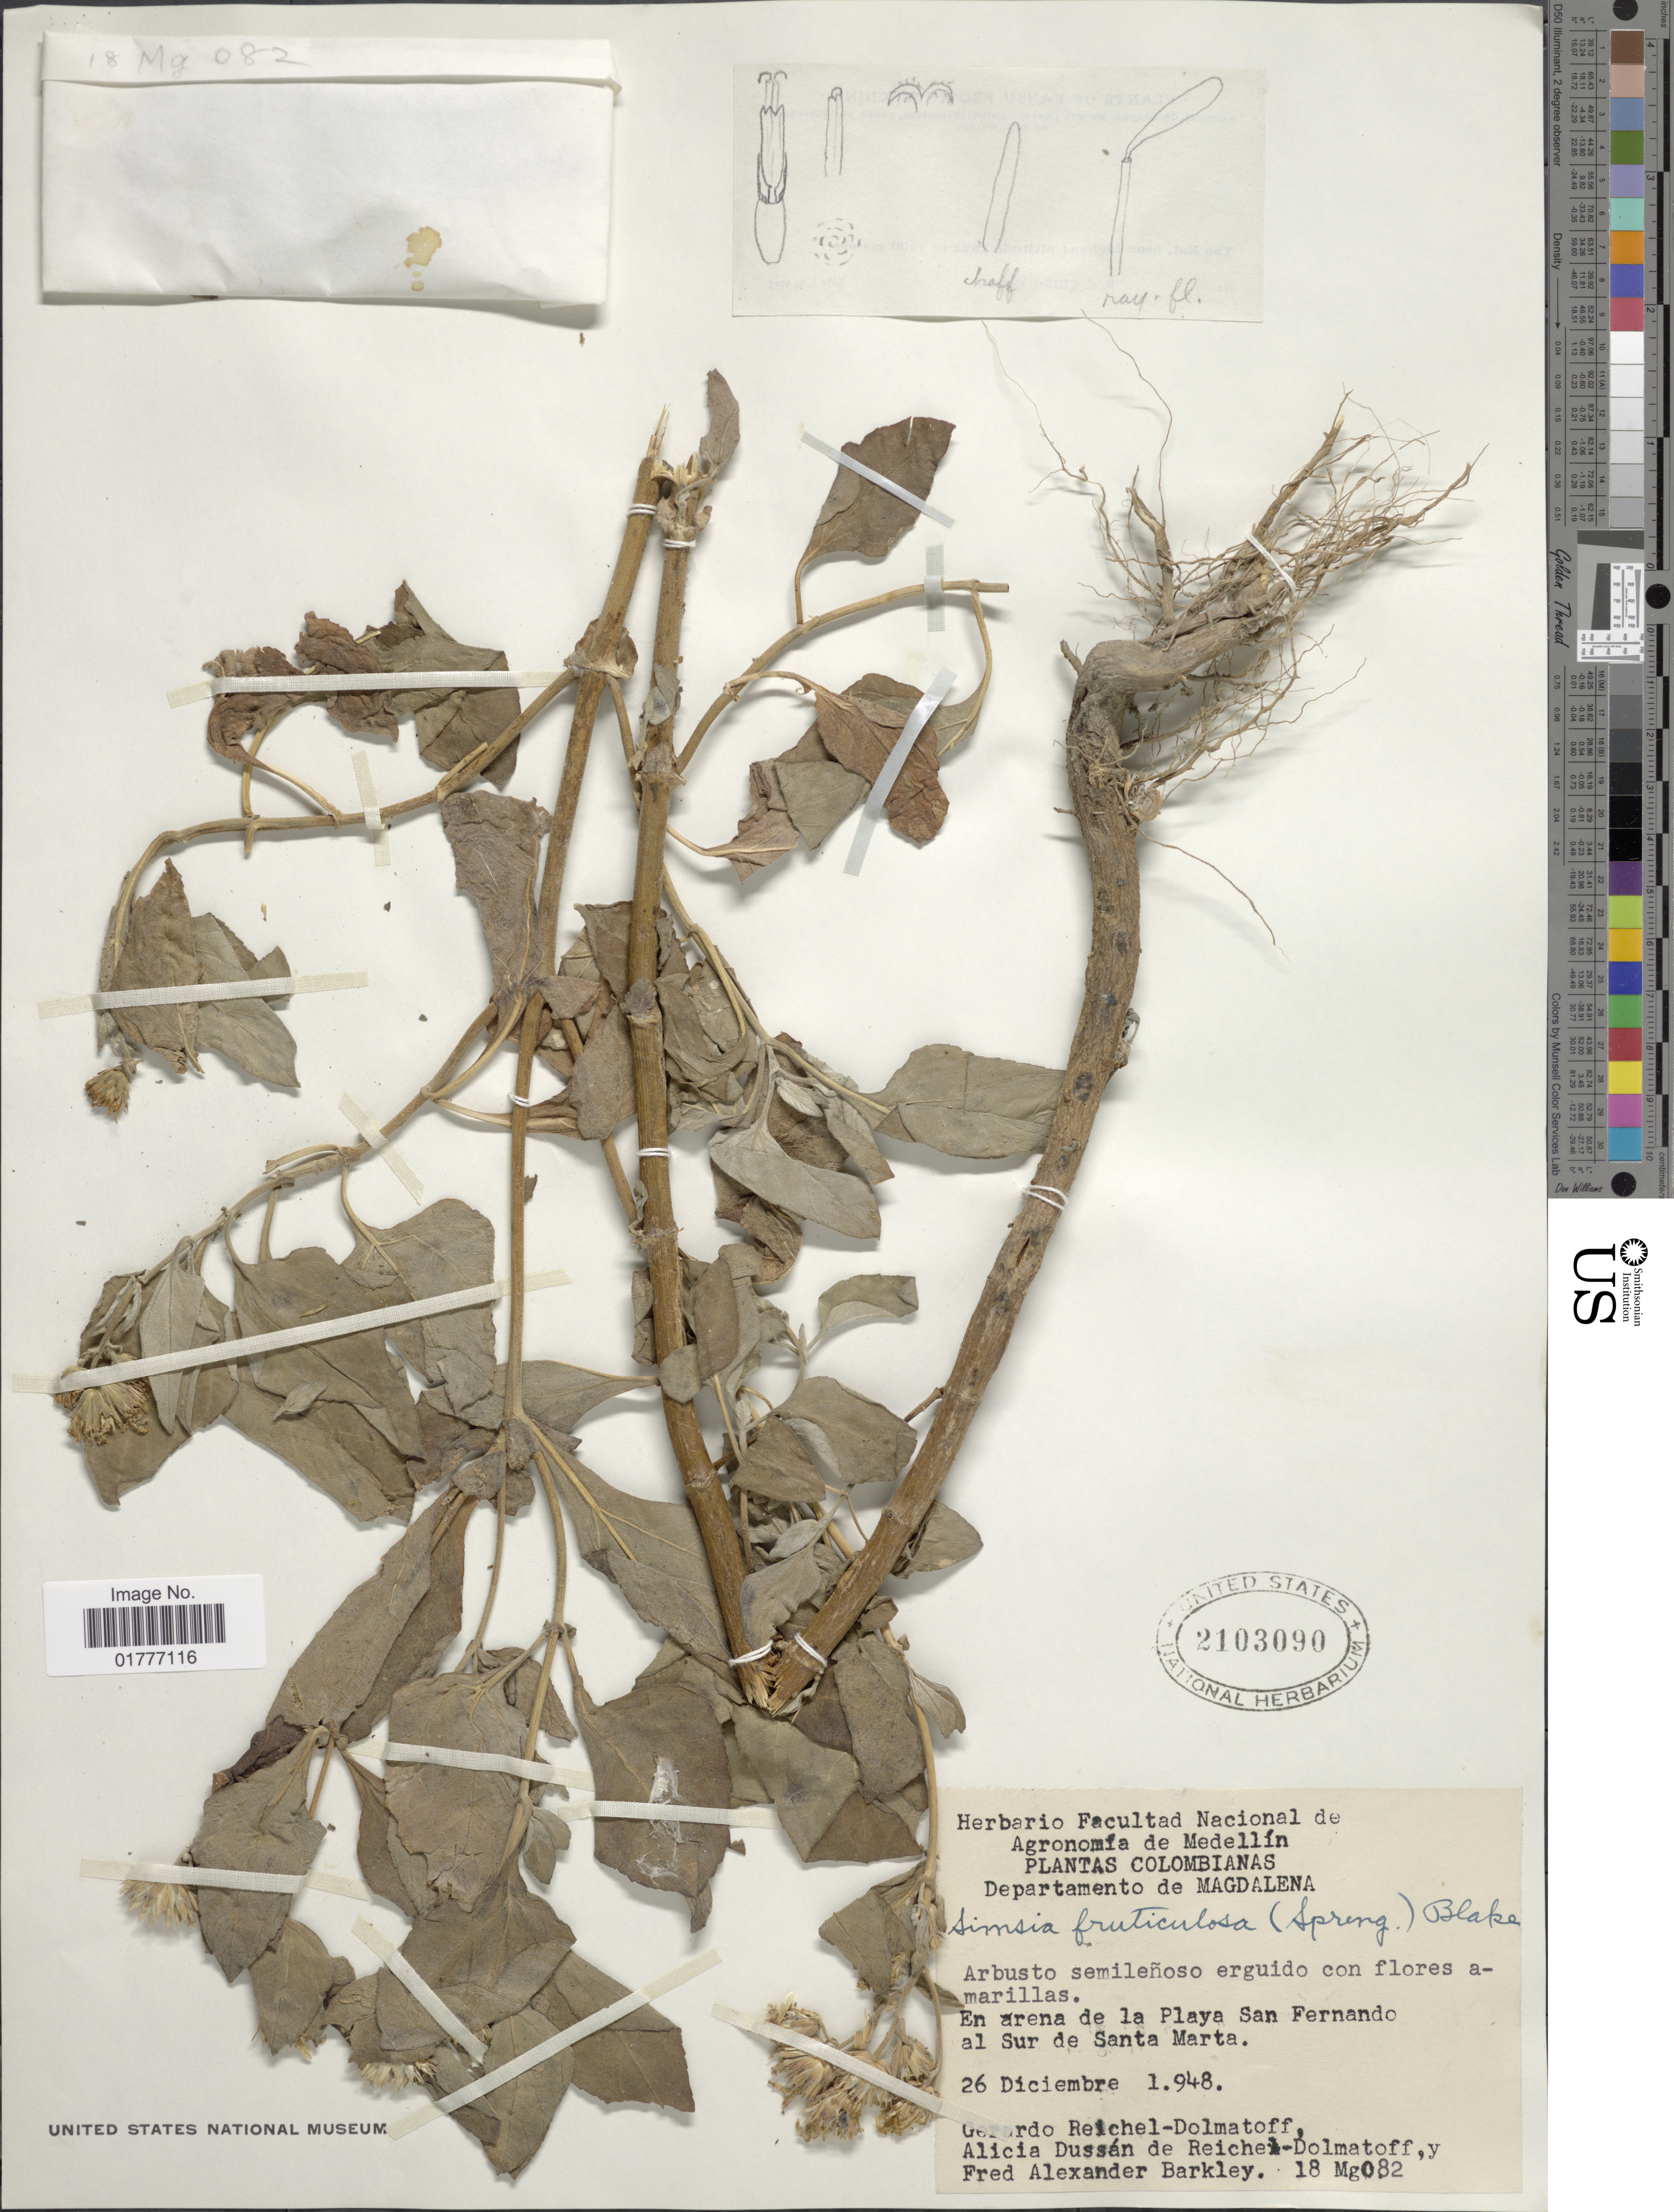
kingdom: Plantae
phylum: Tracheophyta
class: Magnoliopsida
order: Asterales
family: Asteraceae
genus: Simsia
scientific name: Simsia fruticulosa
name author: (Spreng.) S.F. Blake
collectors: G. Reichel-Dolmatoff, A. D. de Reichel-Dolmatoff & F. A. Barkley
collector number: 18Mg082*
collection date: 1948-12-26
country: Colombia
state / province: Magdalena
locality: En aren de la Playa San Fernando al Sur de Santa Marta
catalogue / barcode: US 2103090